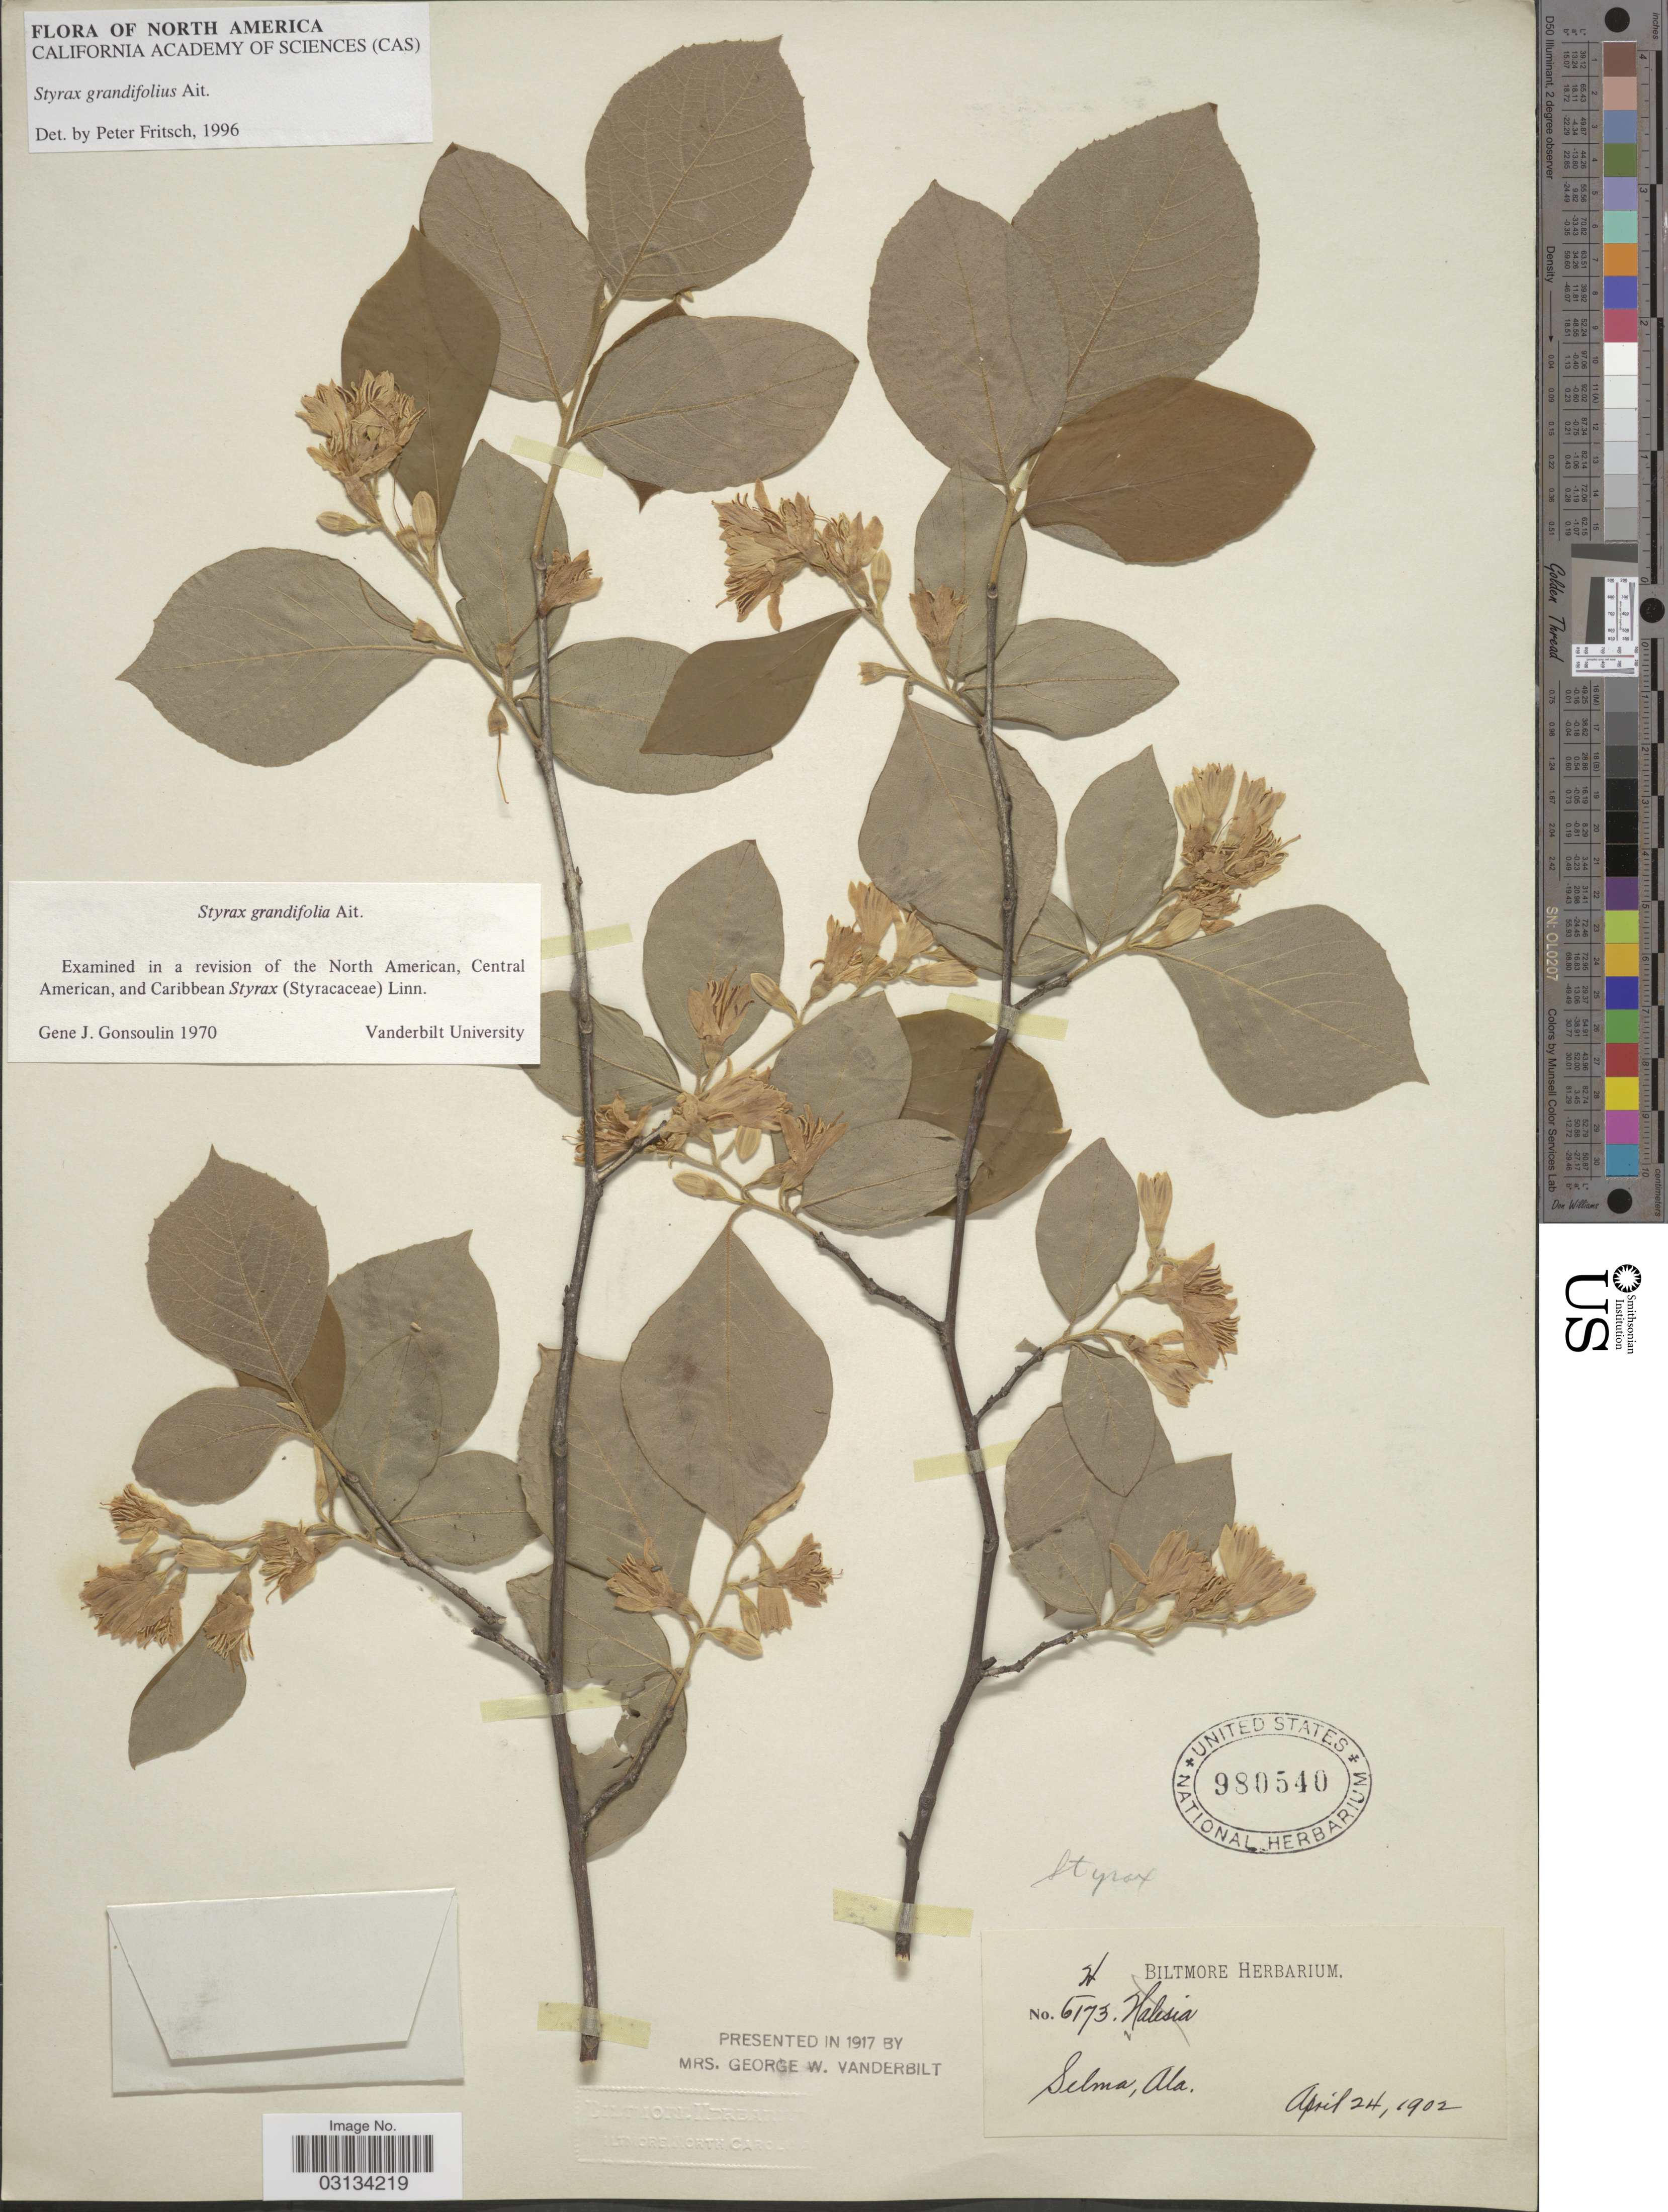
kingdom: Plantae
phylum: Tracheophyta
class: Magnoliopsida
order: Ericales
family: Styracaceae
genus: Styrax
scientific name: Styrax grandifolius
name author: Aiton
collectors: ex herb. Biltmore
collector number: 6173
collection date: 1902-04-24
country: United States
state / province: Alabama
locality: Selma, Ala.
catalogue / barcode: US 980540